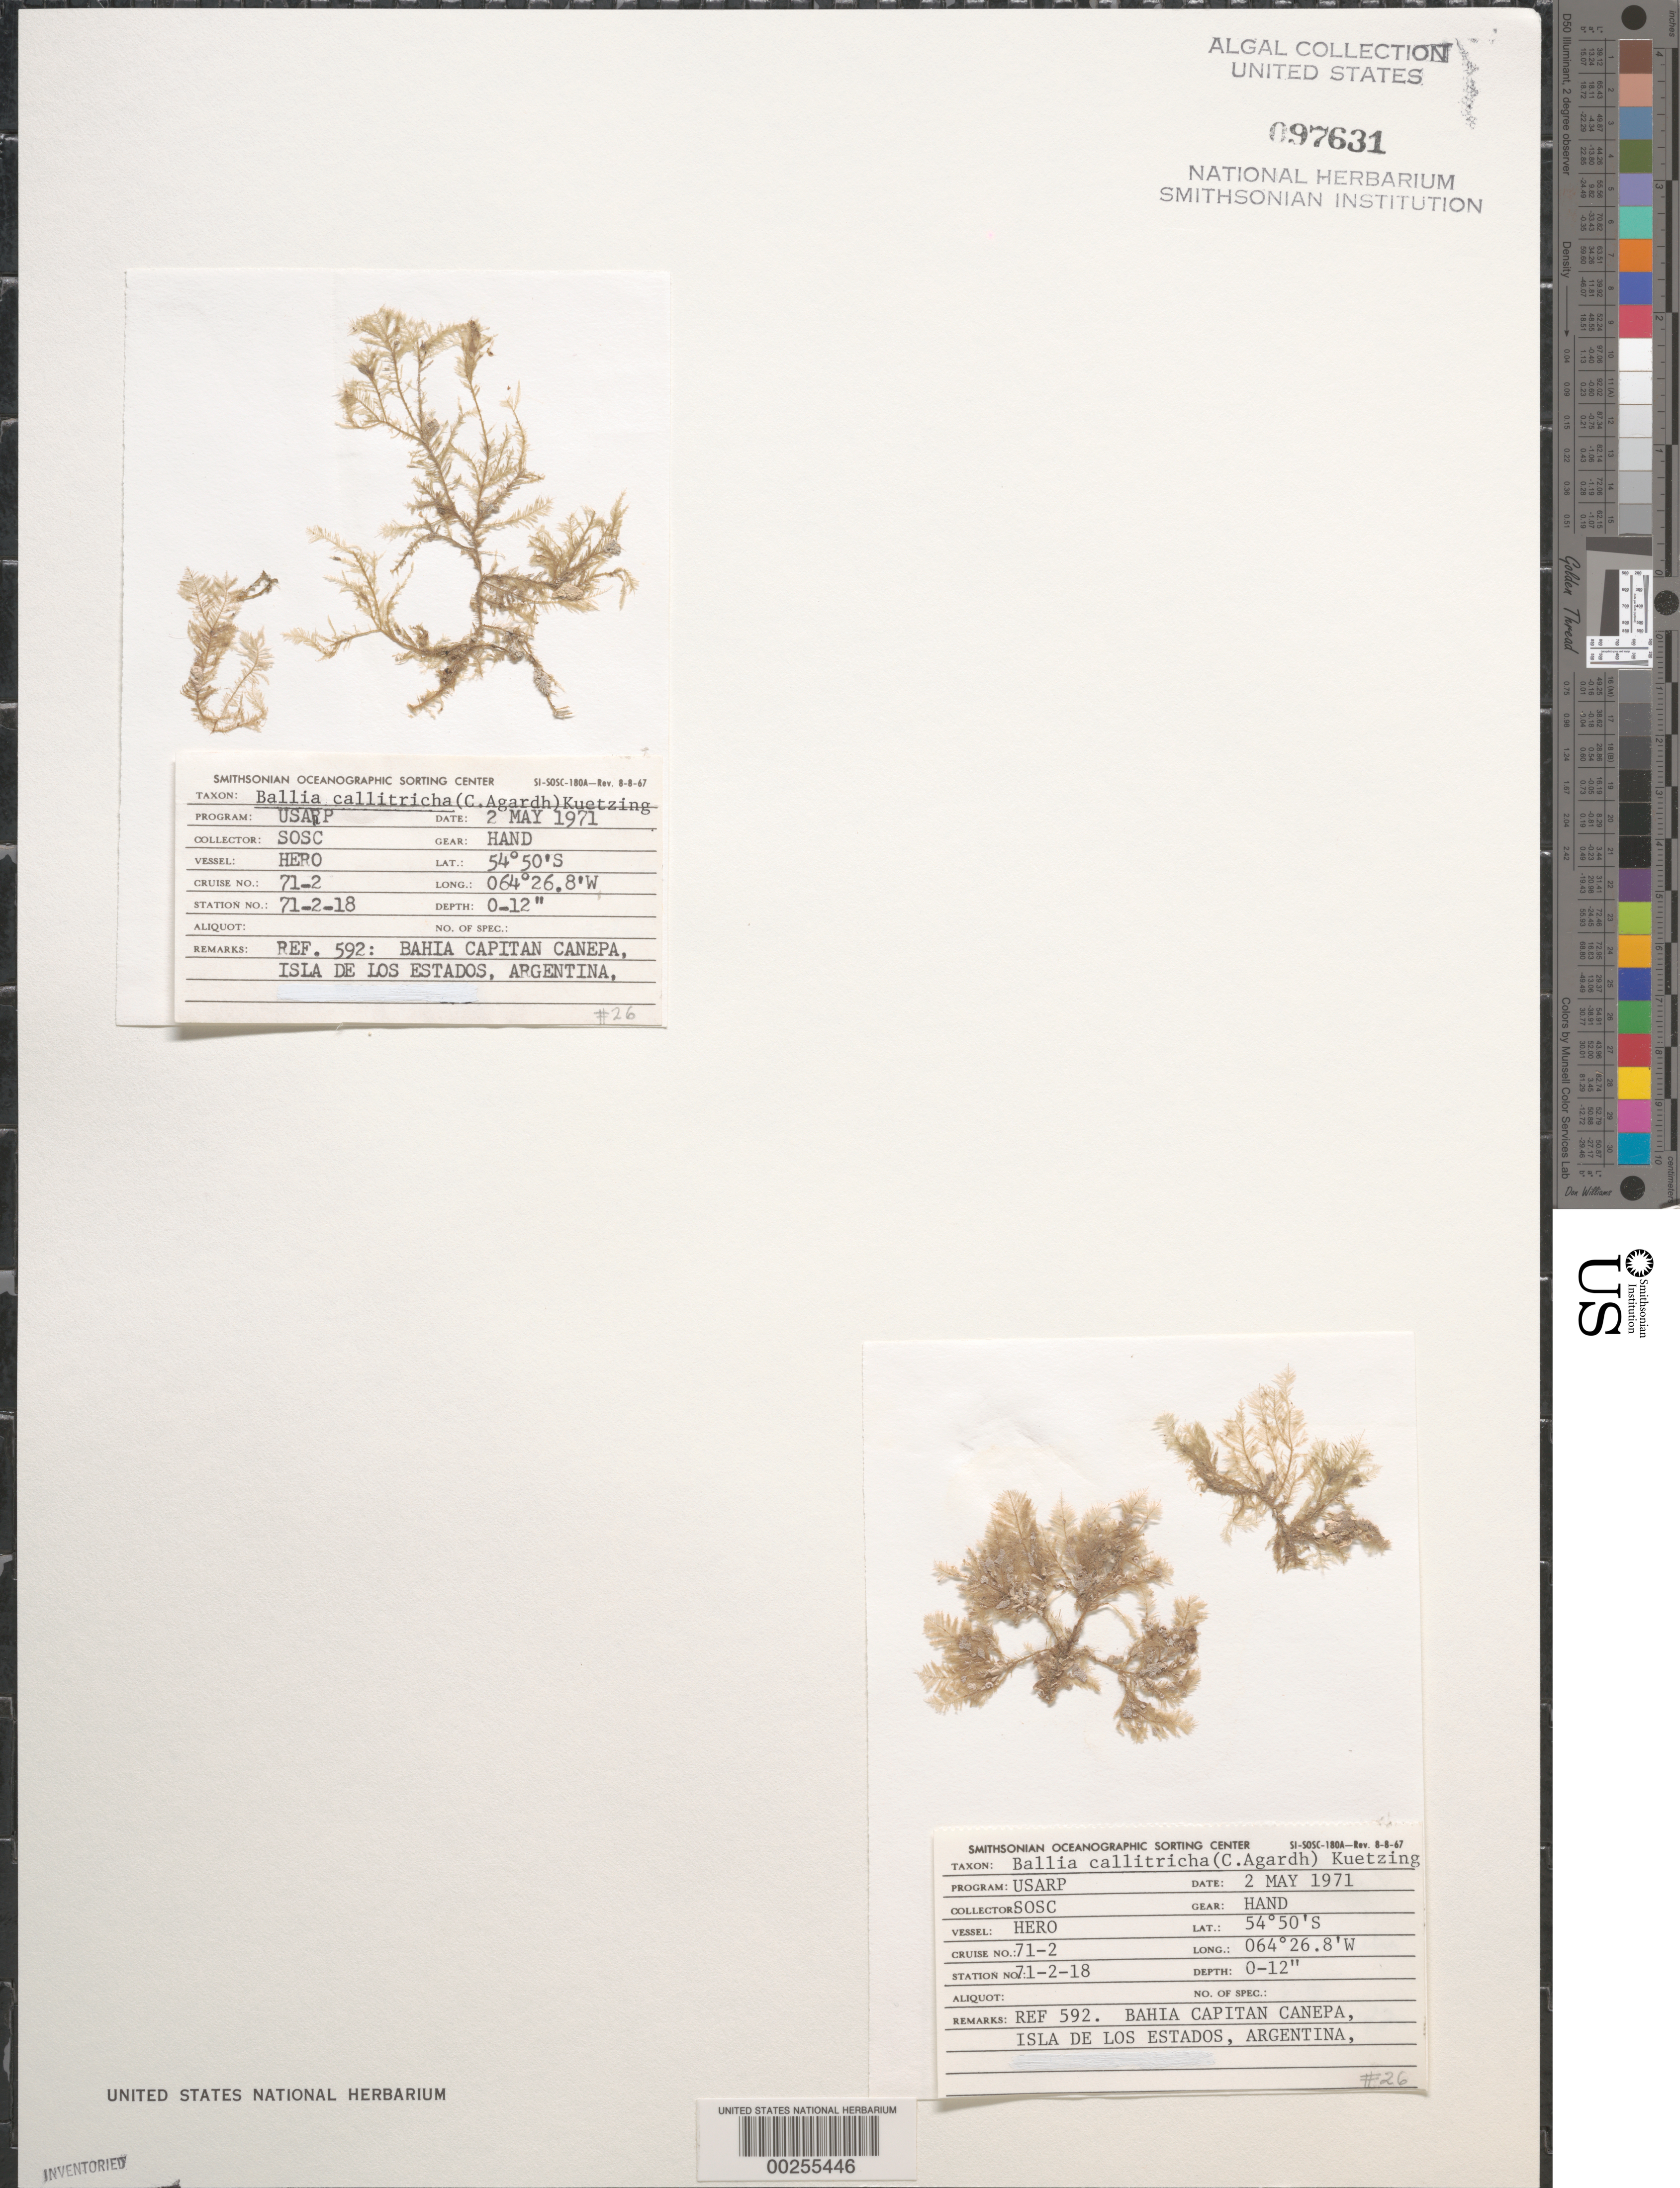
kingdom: Plantae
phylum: Rhodophyta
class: Florideophyceae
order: Balliales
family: Balliaceae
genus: Ballia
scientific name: Ballia callitricha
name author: (C. Agardh) Kützing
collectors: SOSC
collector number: Station 71-2-18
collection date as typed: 02 May 1971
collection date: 1971-05-02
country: Argentina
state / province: Tierra del Fuego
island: Isla de los Estados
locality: Bahia Capitan Canepa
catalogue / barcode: US 97631